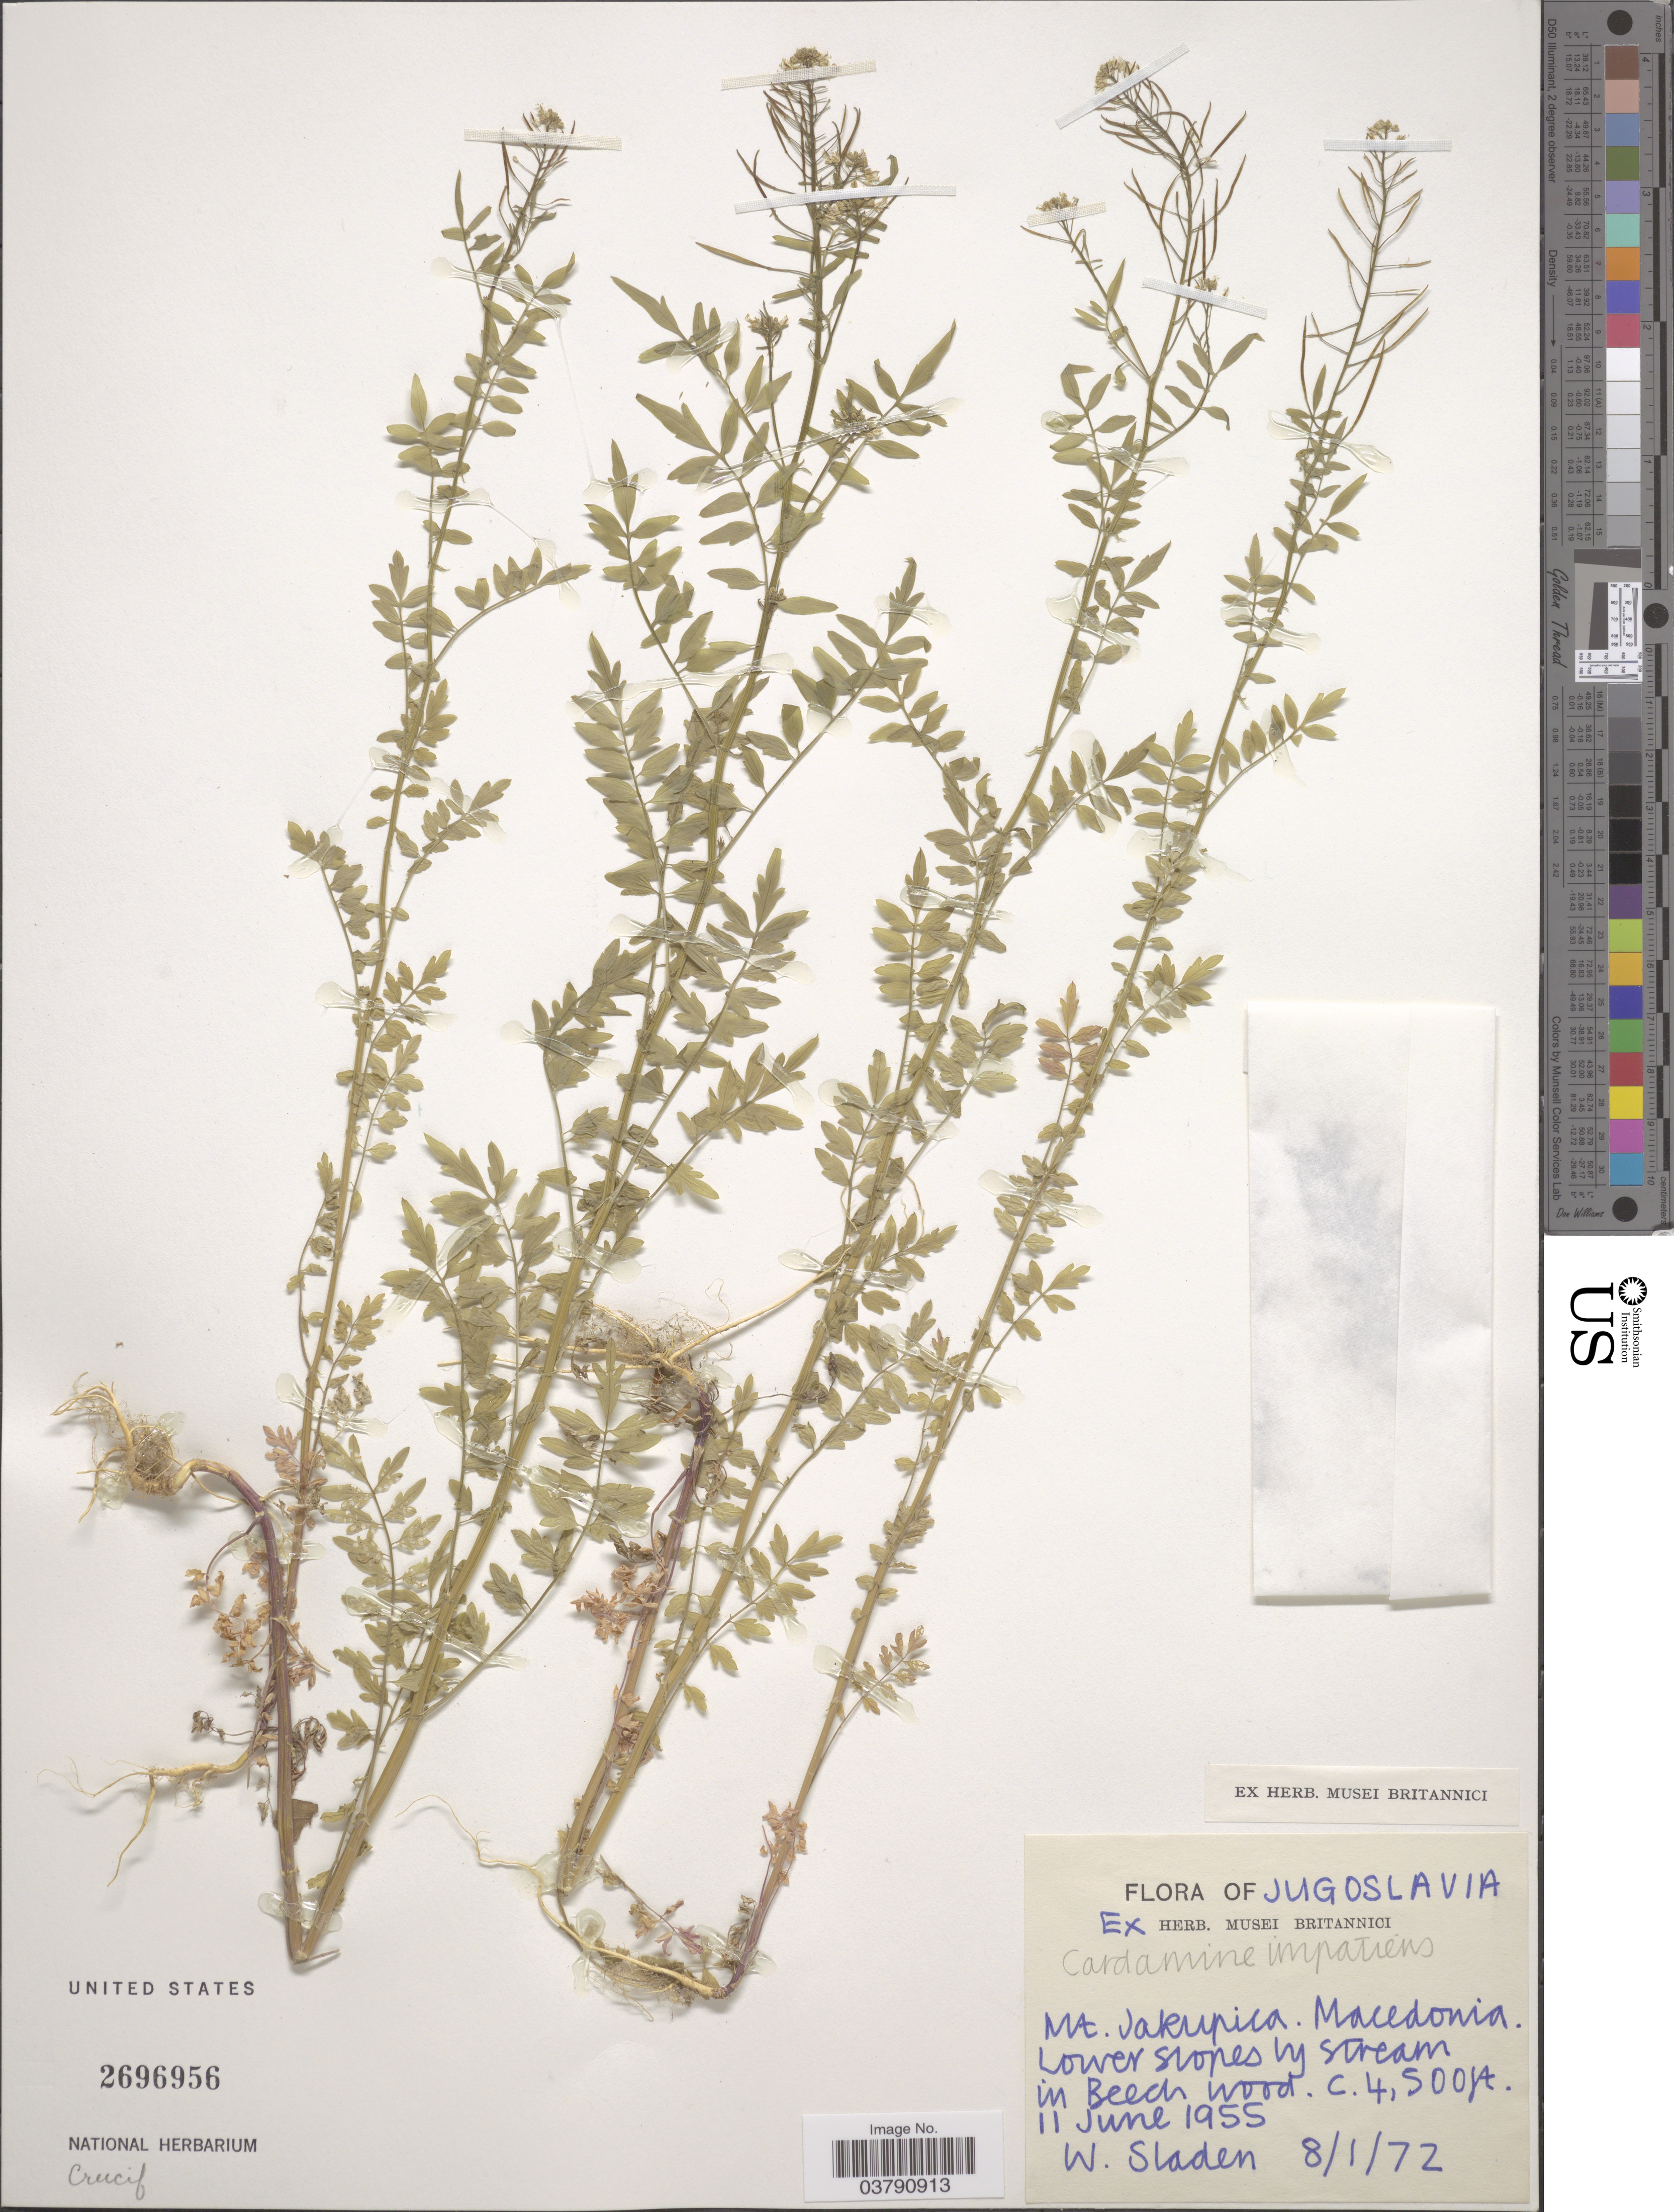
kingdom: Plantae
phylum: Tracheophyta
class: Magnoliopsida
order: Brassicales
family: Brassicaceae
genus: Cardamine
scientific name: Cardamine impatiens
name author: L.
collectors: W. Sladen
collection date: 1955-06-11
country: North Macedonia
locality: Jugoslavia. Mt. Jakupica. Macedonia. Lower slopes by stream in Beech wood.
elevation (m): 1372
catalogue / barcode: US 2696956